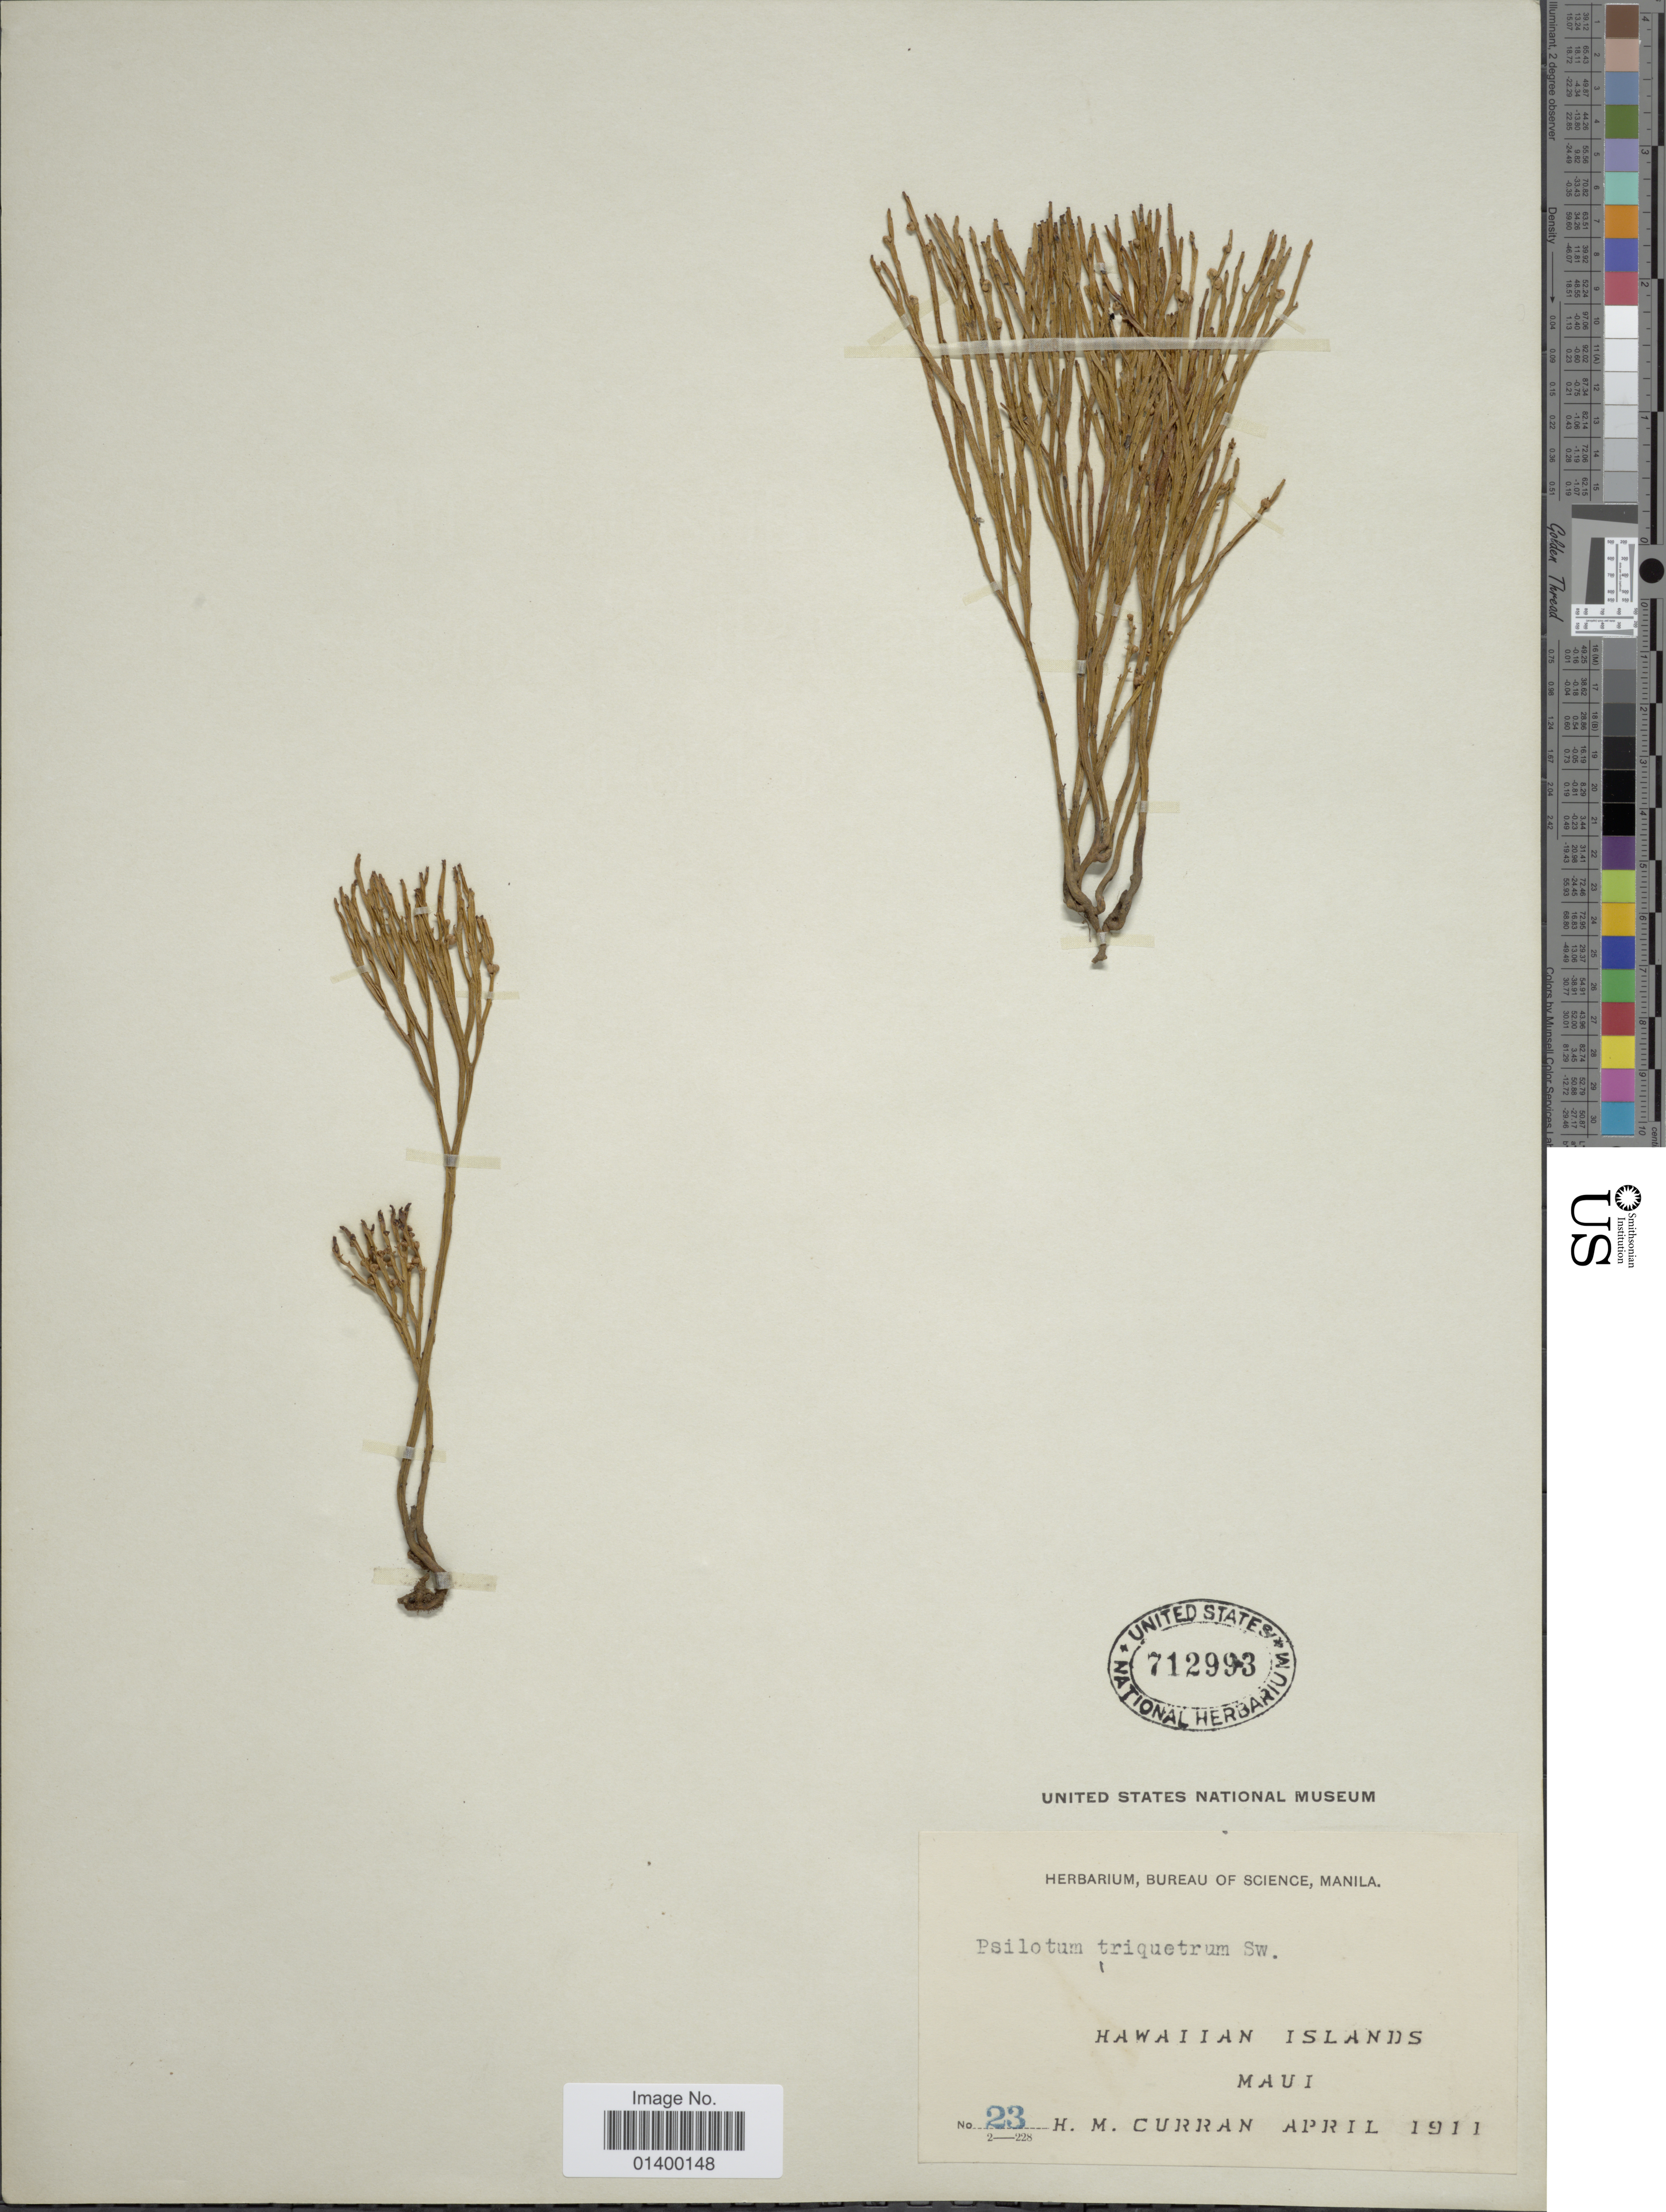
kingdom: Plantae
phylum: Tracheophyta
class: Polypodiopsida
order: Psilotales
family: Psilotaceae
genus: Psilotum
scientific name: Psilotum nudum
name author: (L.) P. Beauv.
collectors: H. M. Curran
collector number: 23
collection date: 1911-04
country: United States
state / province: Hawaii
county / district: Maui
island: Maui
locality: Hawaiian Islands, Maui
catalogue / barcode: US 712993